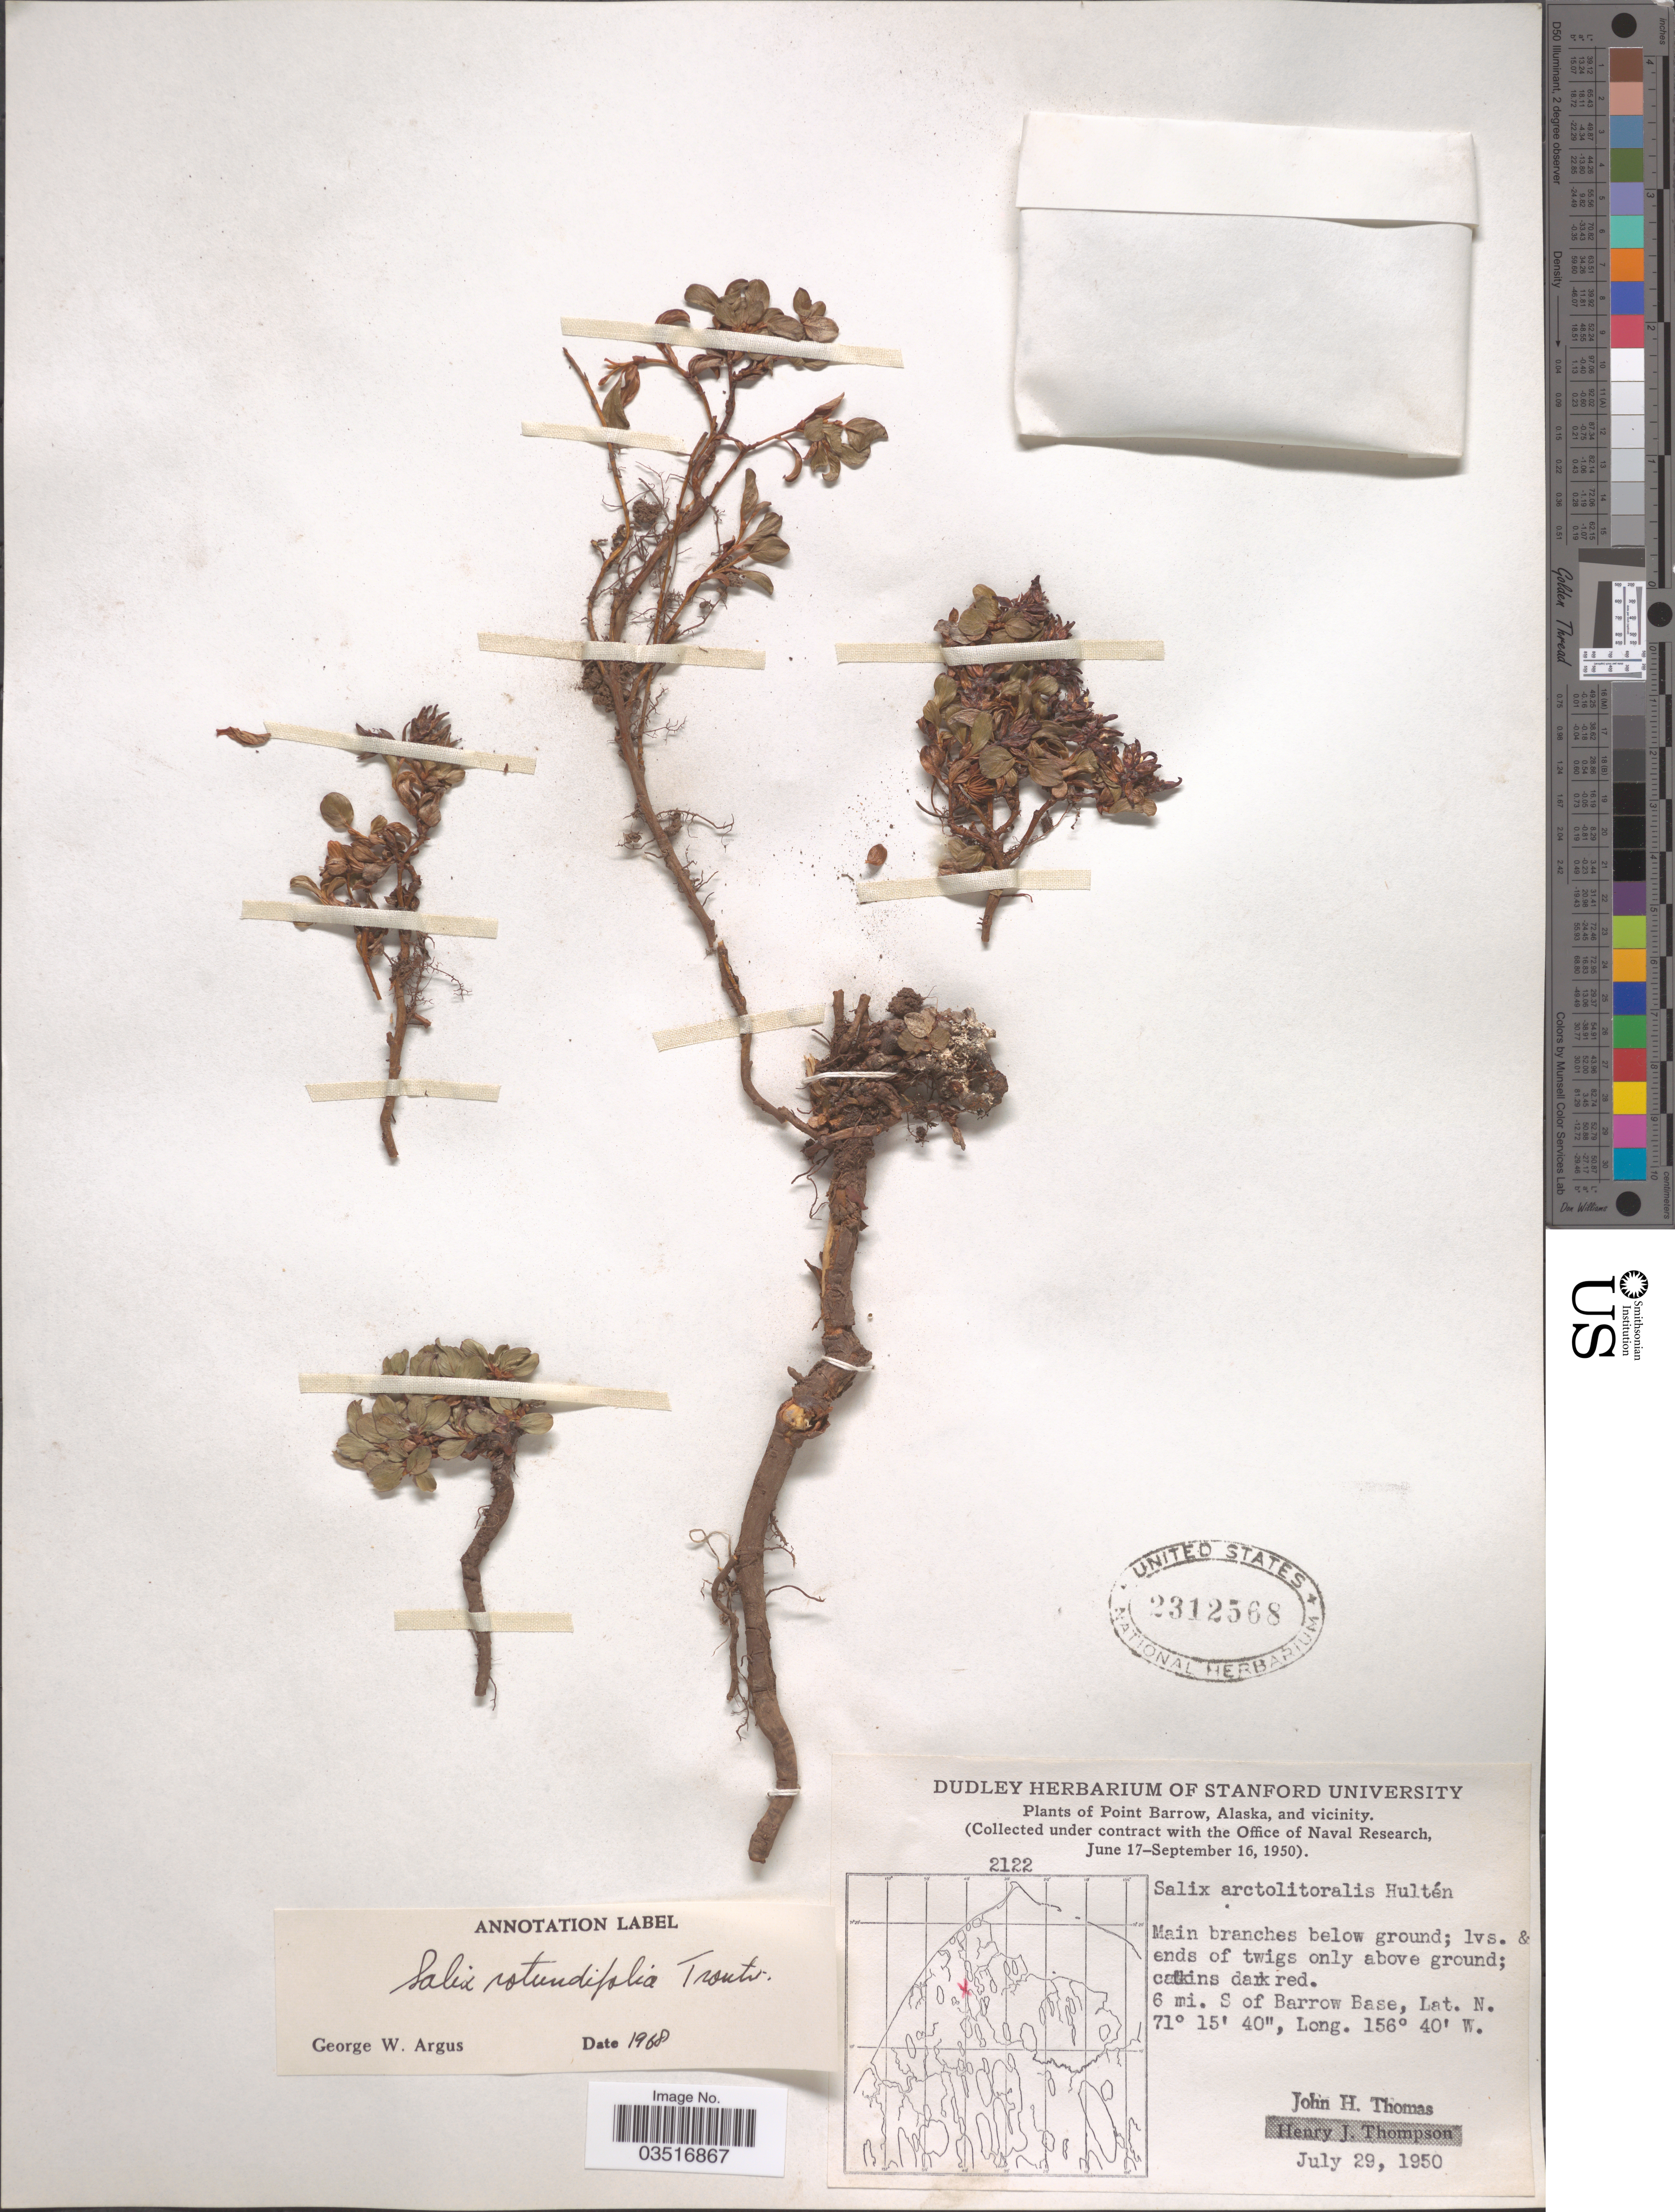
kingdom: Plantae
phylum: Tracheophyta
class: Magnoliopsida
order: Malpighiales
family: Salicaceae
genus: Salix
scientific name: Salix rotundifolia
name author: Trautv.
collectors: J. H. Thomas & H. Thompson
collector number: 2122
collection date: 1950-07-29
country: United States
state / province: Alaska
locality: Point Barrow. 6 mi. S of Barrow Base.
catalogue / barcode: US 2312568